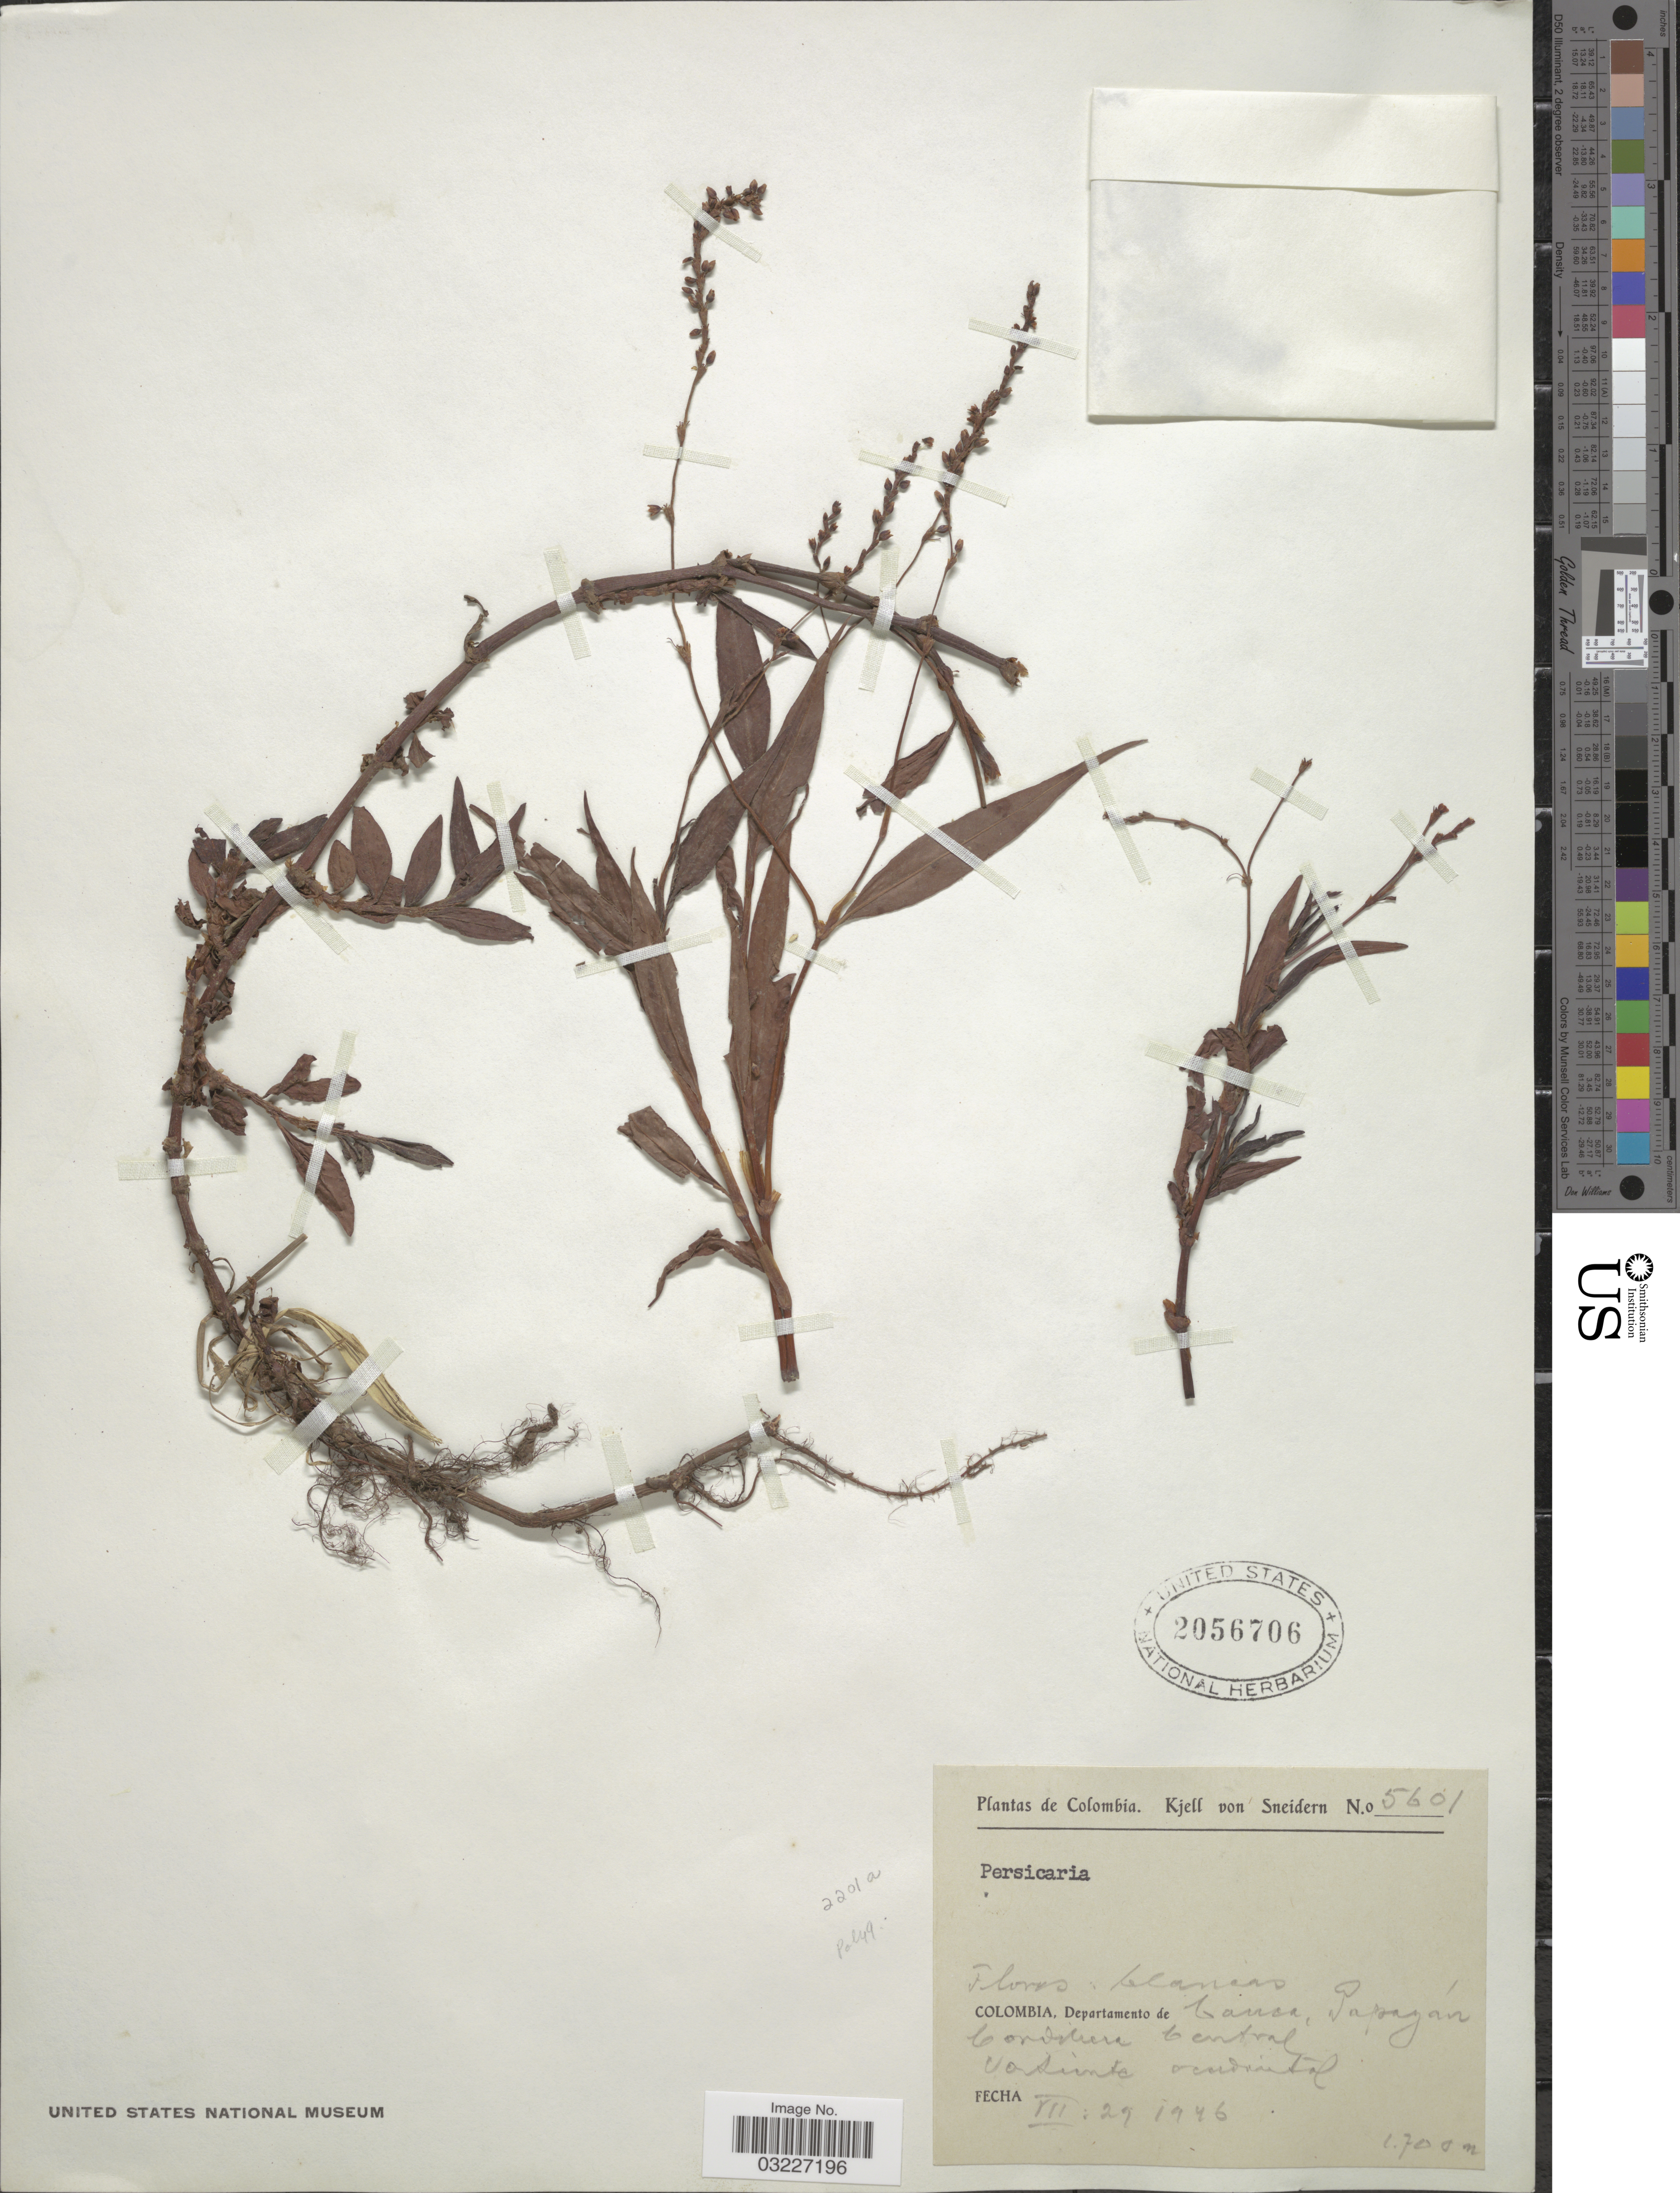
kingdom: Plantae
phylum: Tracheophyta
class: Magnoliopsida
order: Caryophyllales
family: Polygonaceae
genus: Polygonum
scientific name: Polygonum sp.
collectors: K. von Sneidern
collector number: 5601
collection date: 1946-07-29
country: Colombia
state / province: Cauca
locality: Departamento de Cauca, Popayán. Cordillera Central. Vertiente Occidental.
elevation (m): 1700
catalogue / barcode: US 2056706